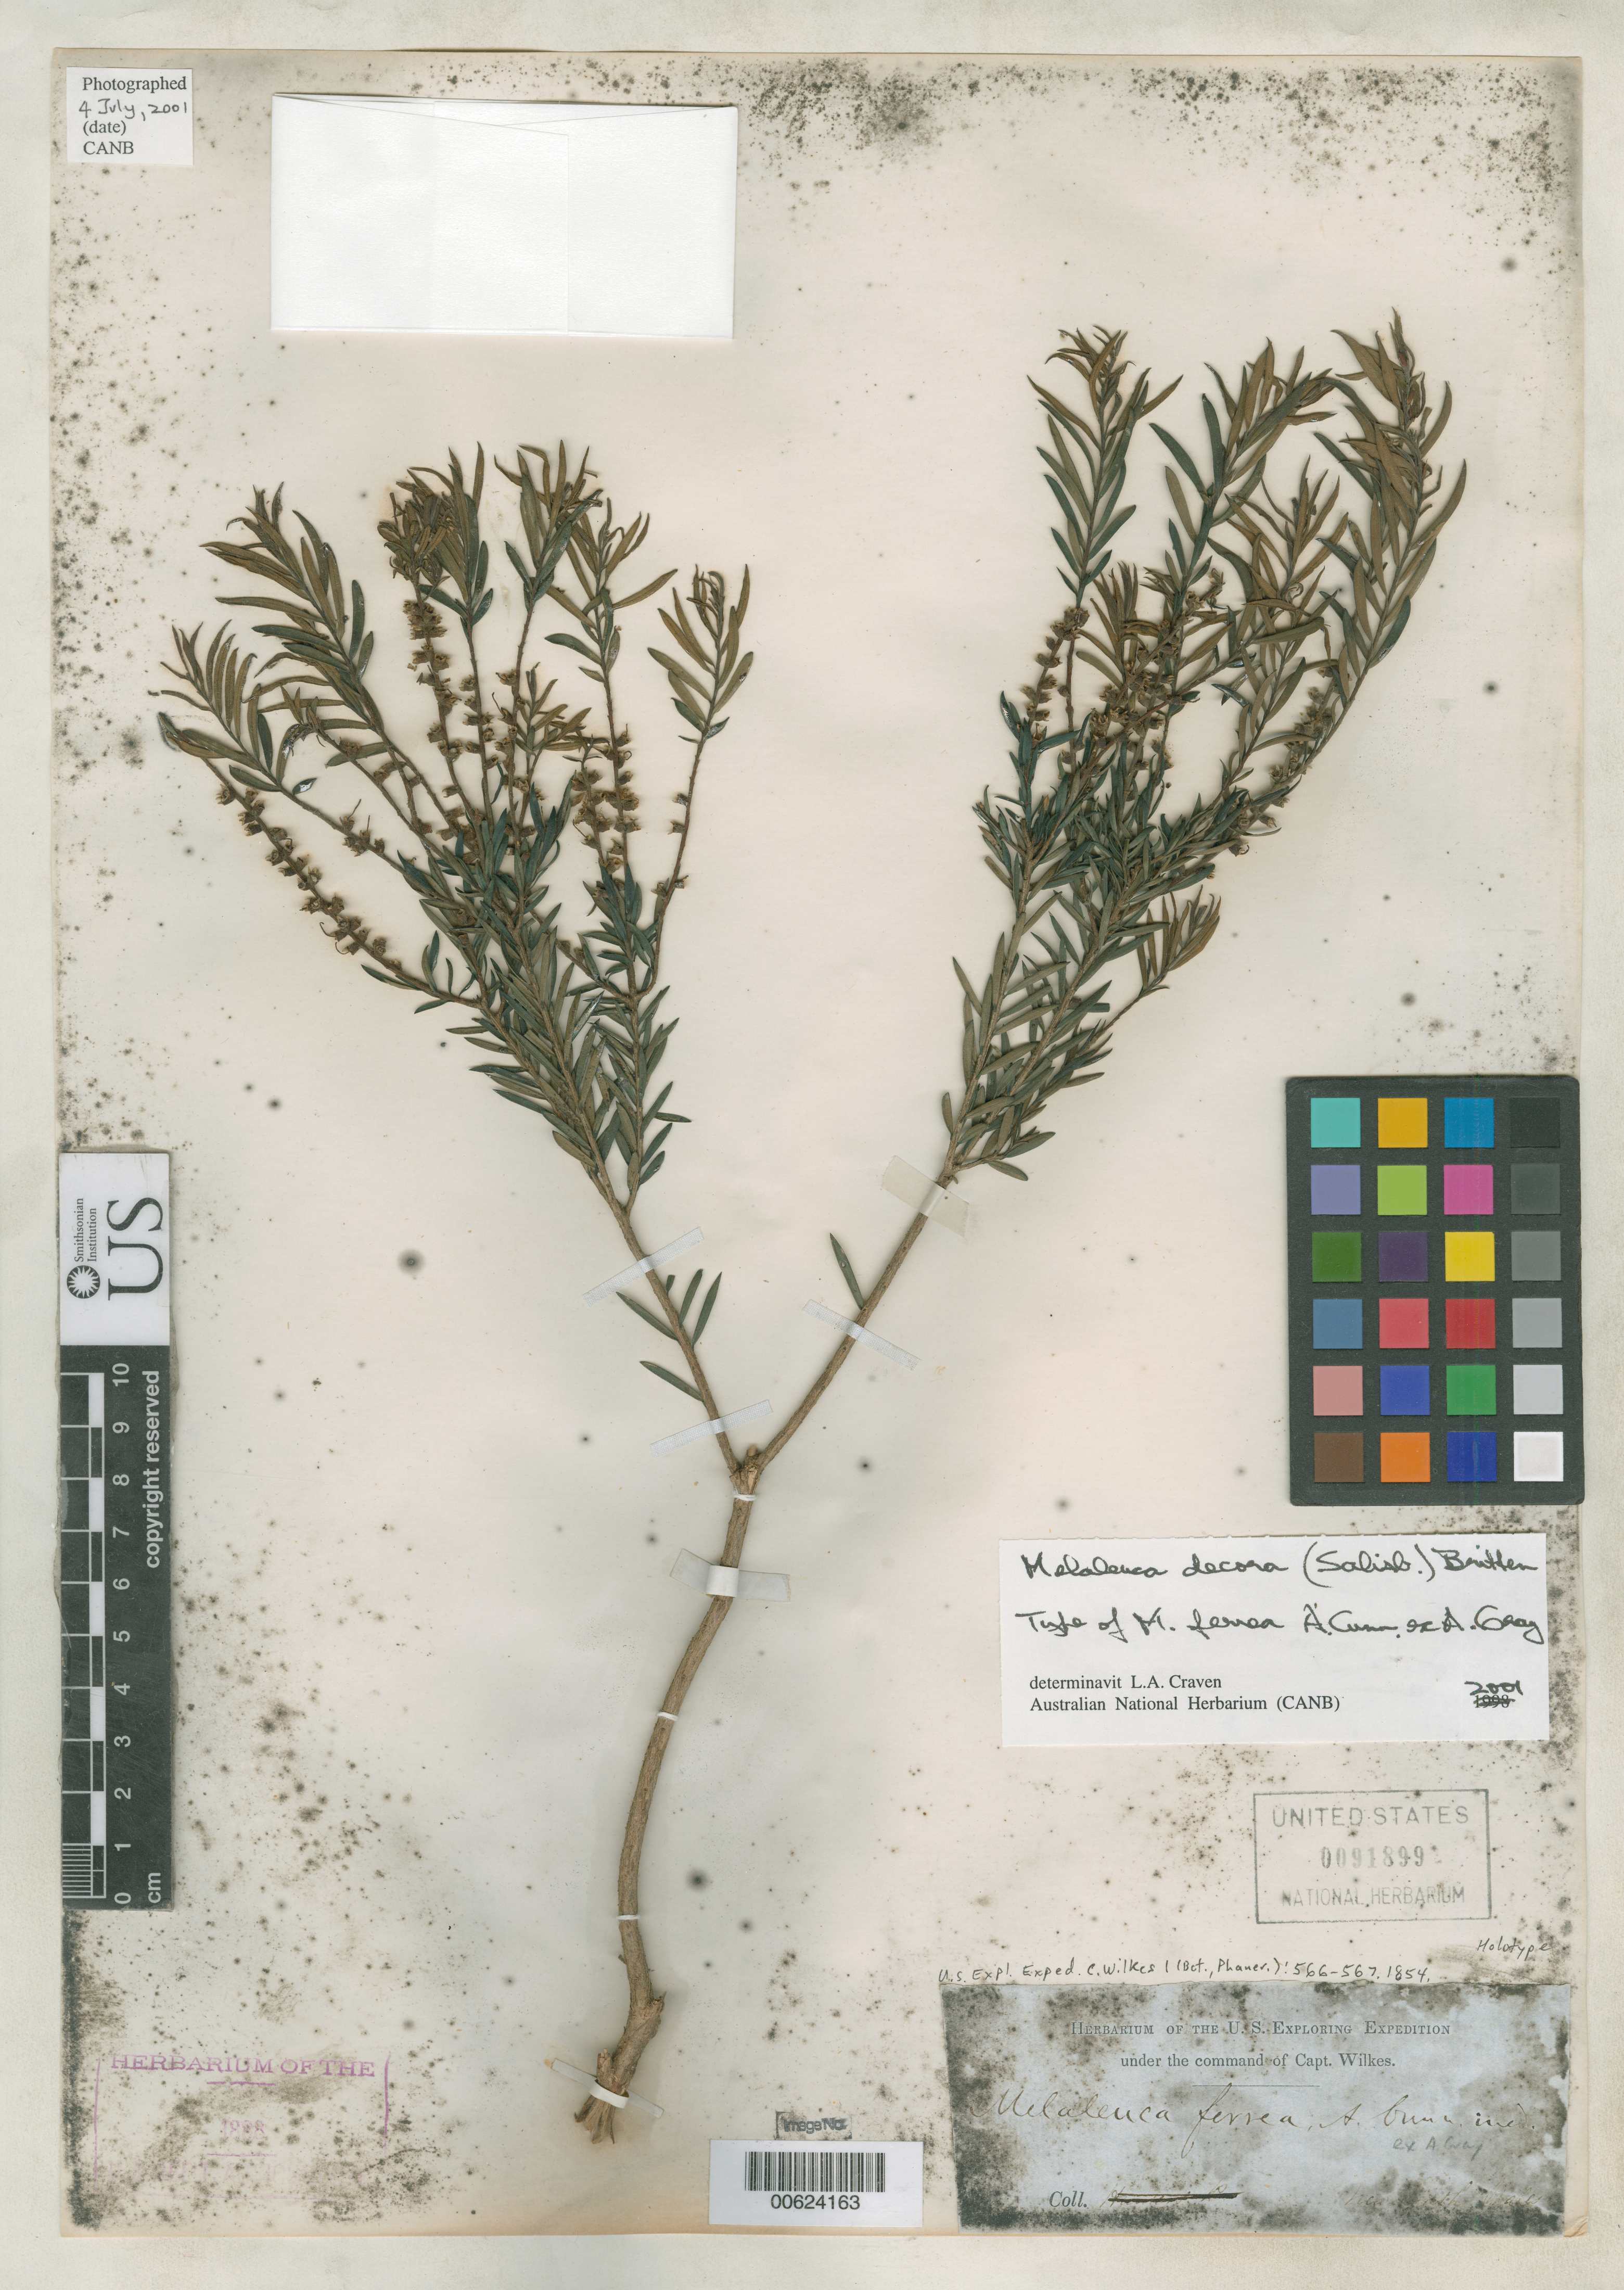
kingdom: Plantae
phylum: Tracheophyta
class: Magnoliopsida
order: Myrtales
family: Myrtaceae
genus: Melaleuca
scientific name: Melaleuca ferrea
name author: A. Cunn. ex A. Gray in Wilkes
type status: Holotype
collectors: Wilkes Explor. Exped.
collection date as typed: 1838 to -- --- 1842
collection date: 1838/1842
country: Australia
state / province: New South Wales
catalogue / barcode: US 91899